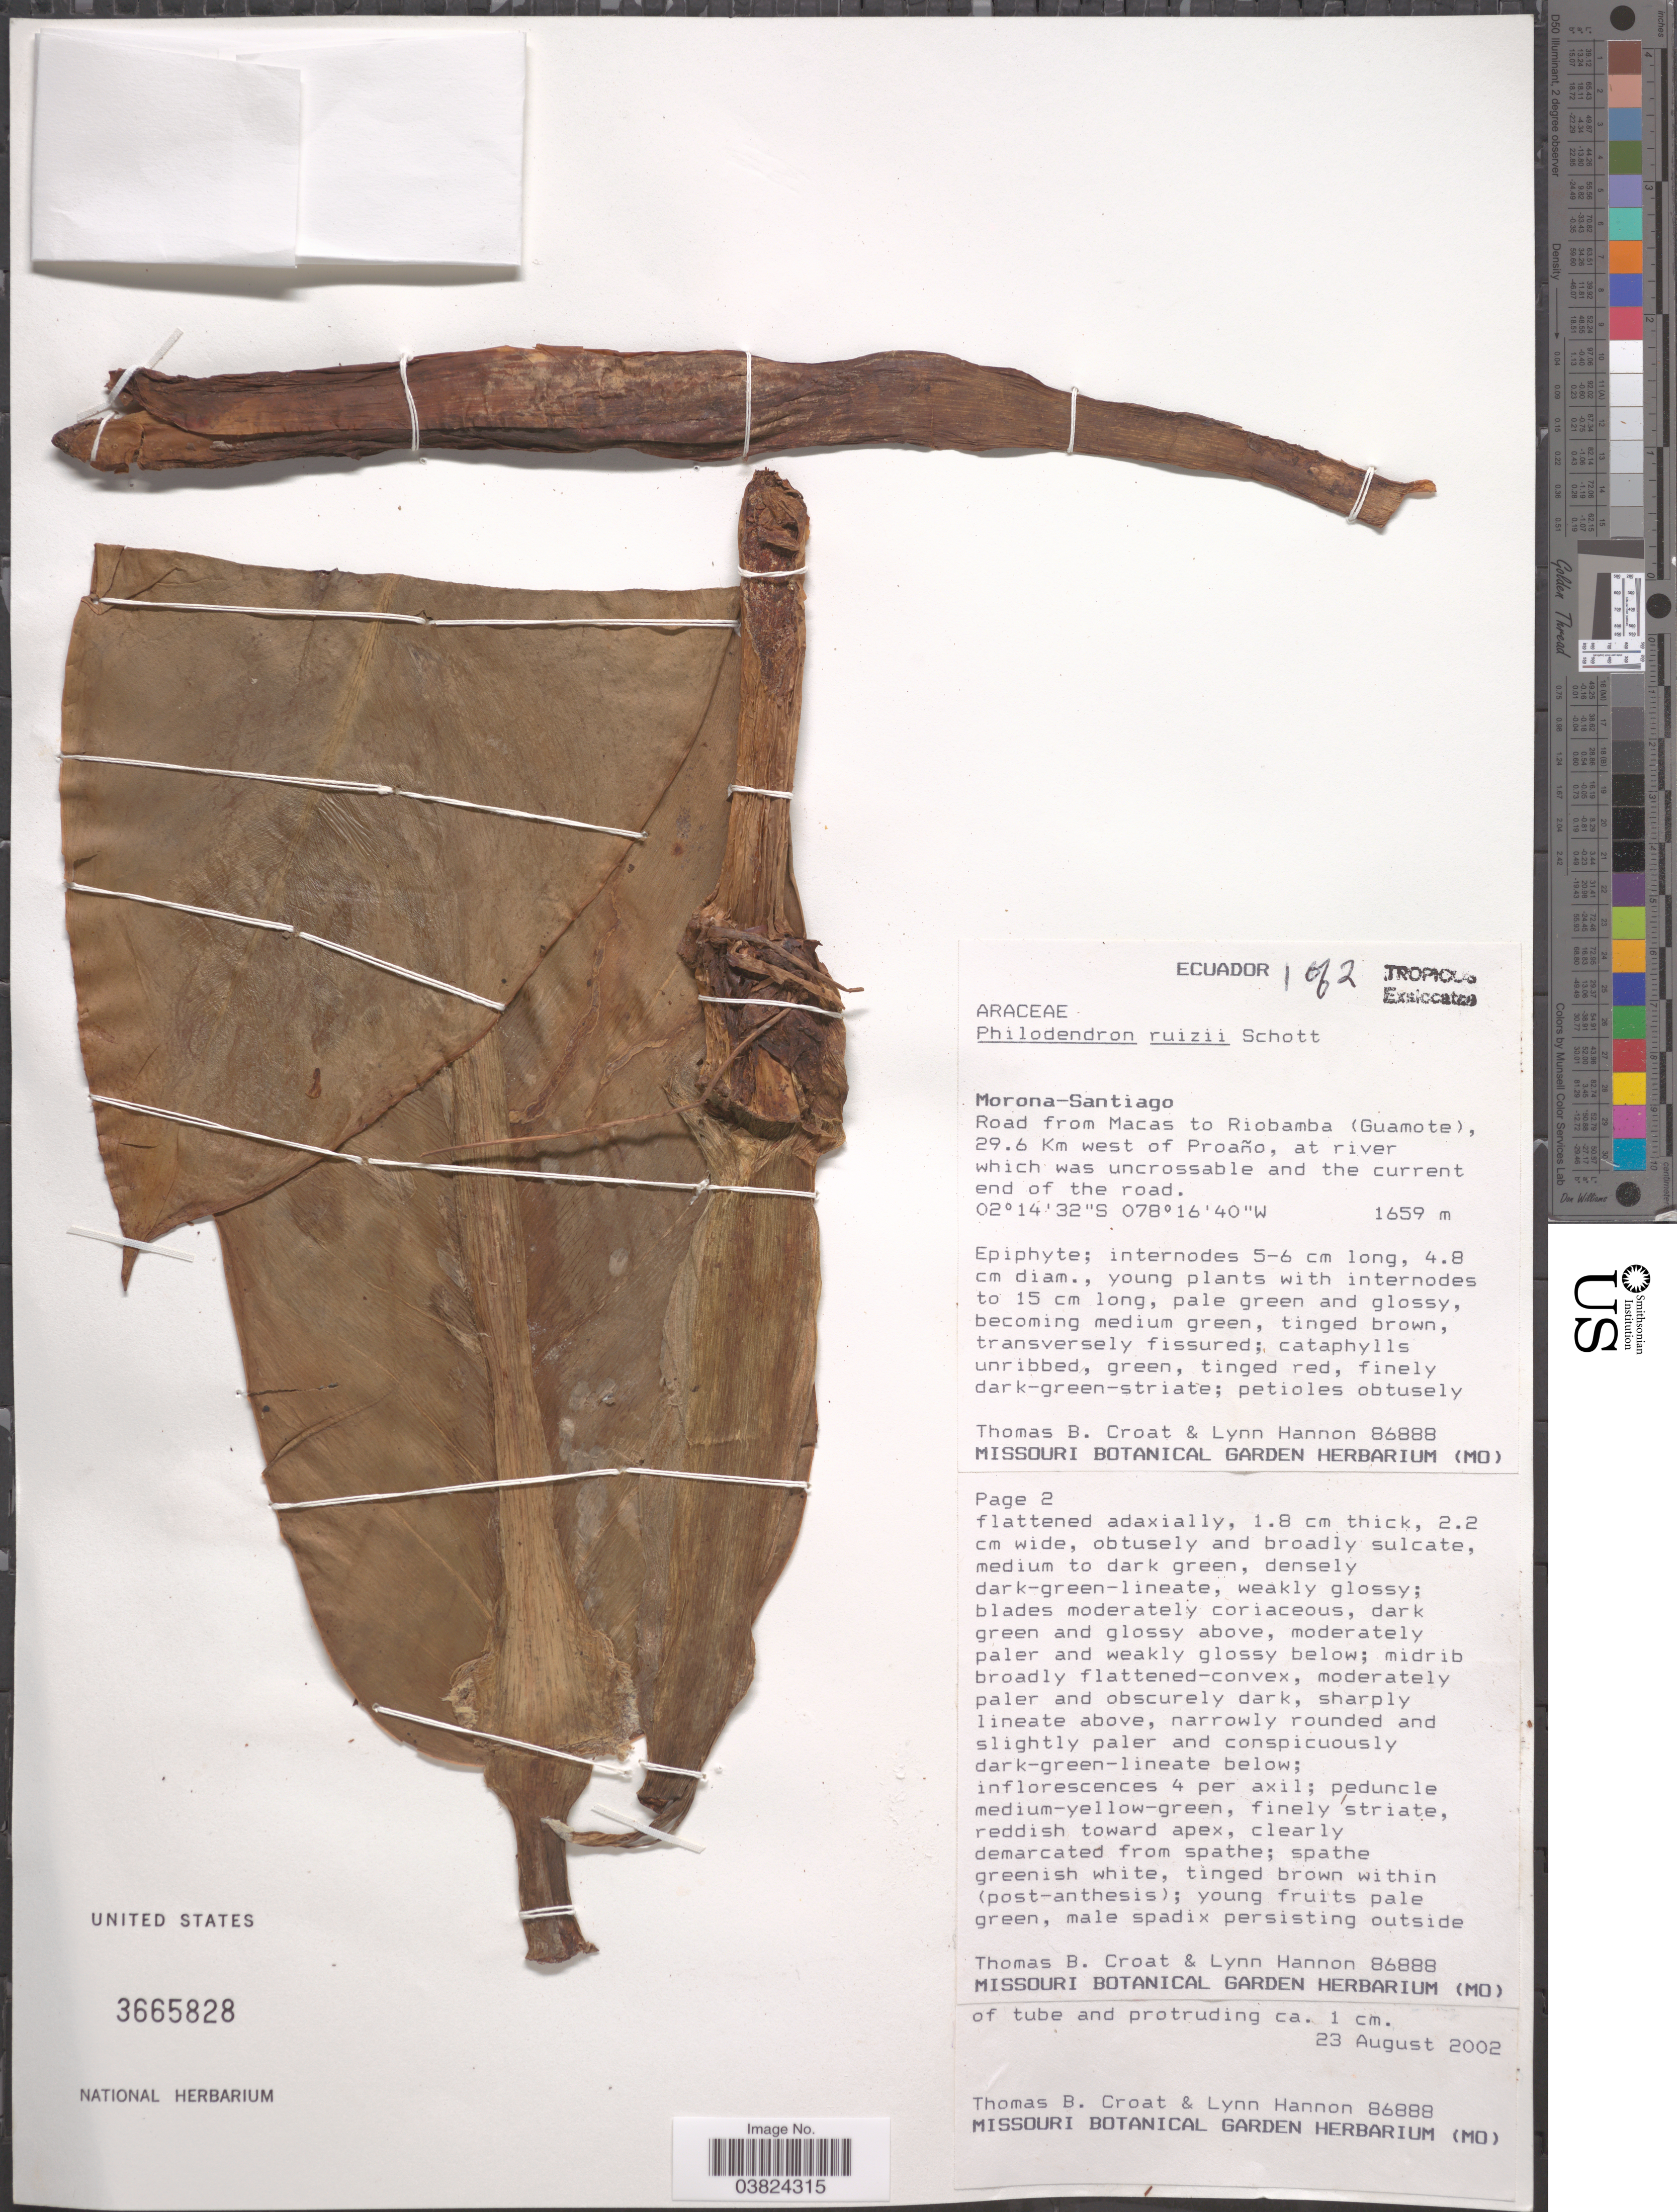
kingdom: Plantae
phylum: Tracheophyta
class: Liliopsida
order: Alismatales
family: Araceae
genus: Philodendron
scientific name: Philodendron ruizii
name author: Schott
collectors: T. B. Croat & L. Hannon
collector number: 86888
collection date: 2002-08-23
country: Ecuador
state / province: Morona-Santiago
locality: Road from Macas to Riobamba (Guamote), 29.6 Km west of Proaño, at river which was uncrossable and the current end of the road.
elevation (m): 1659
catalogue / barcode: US 3665828